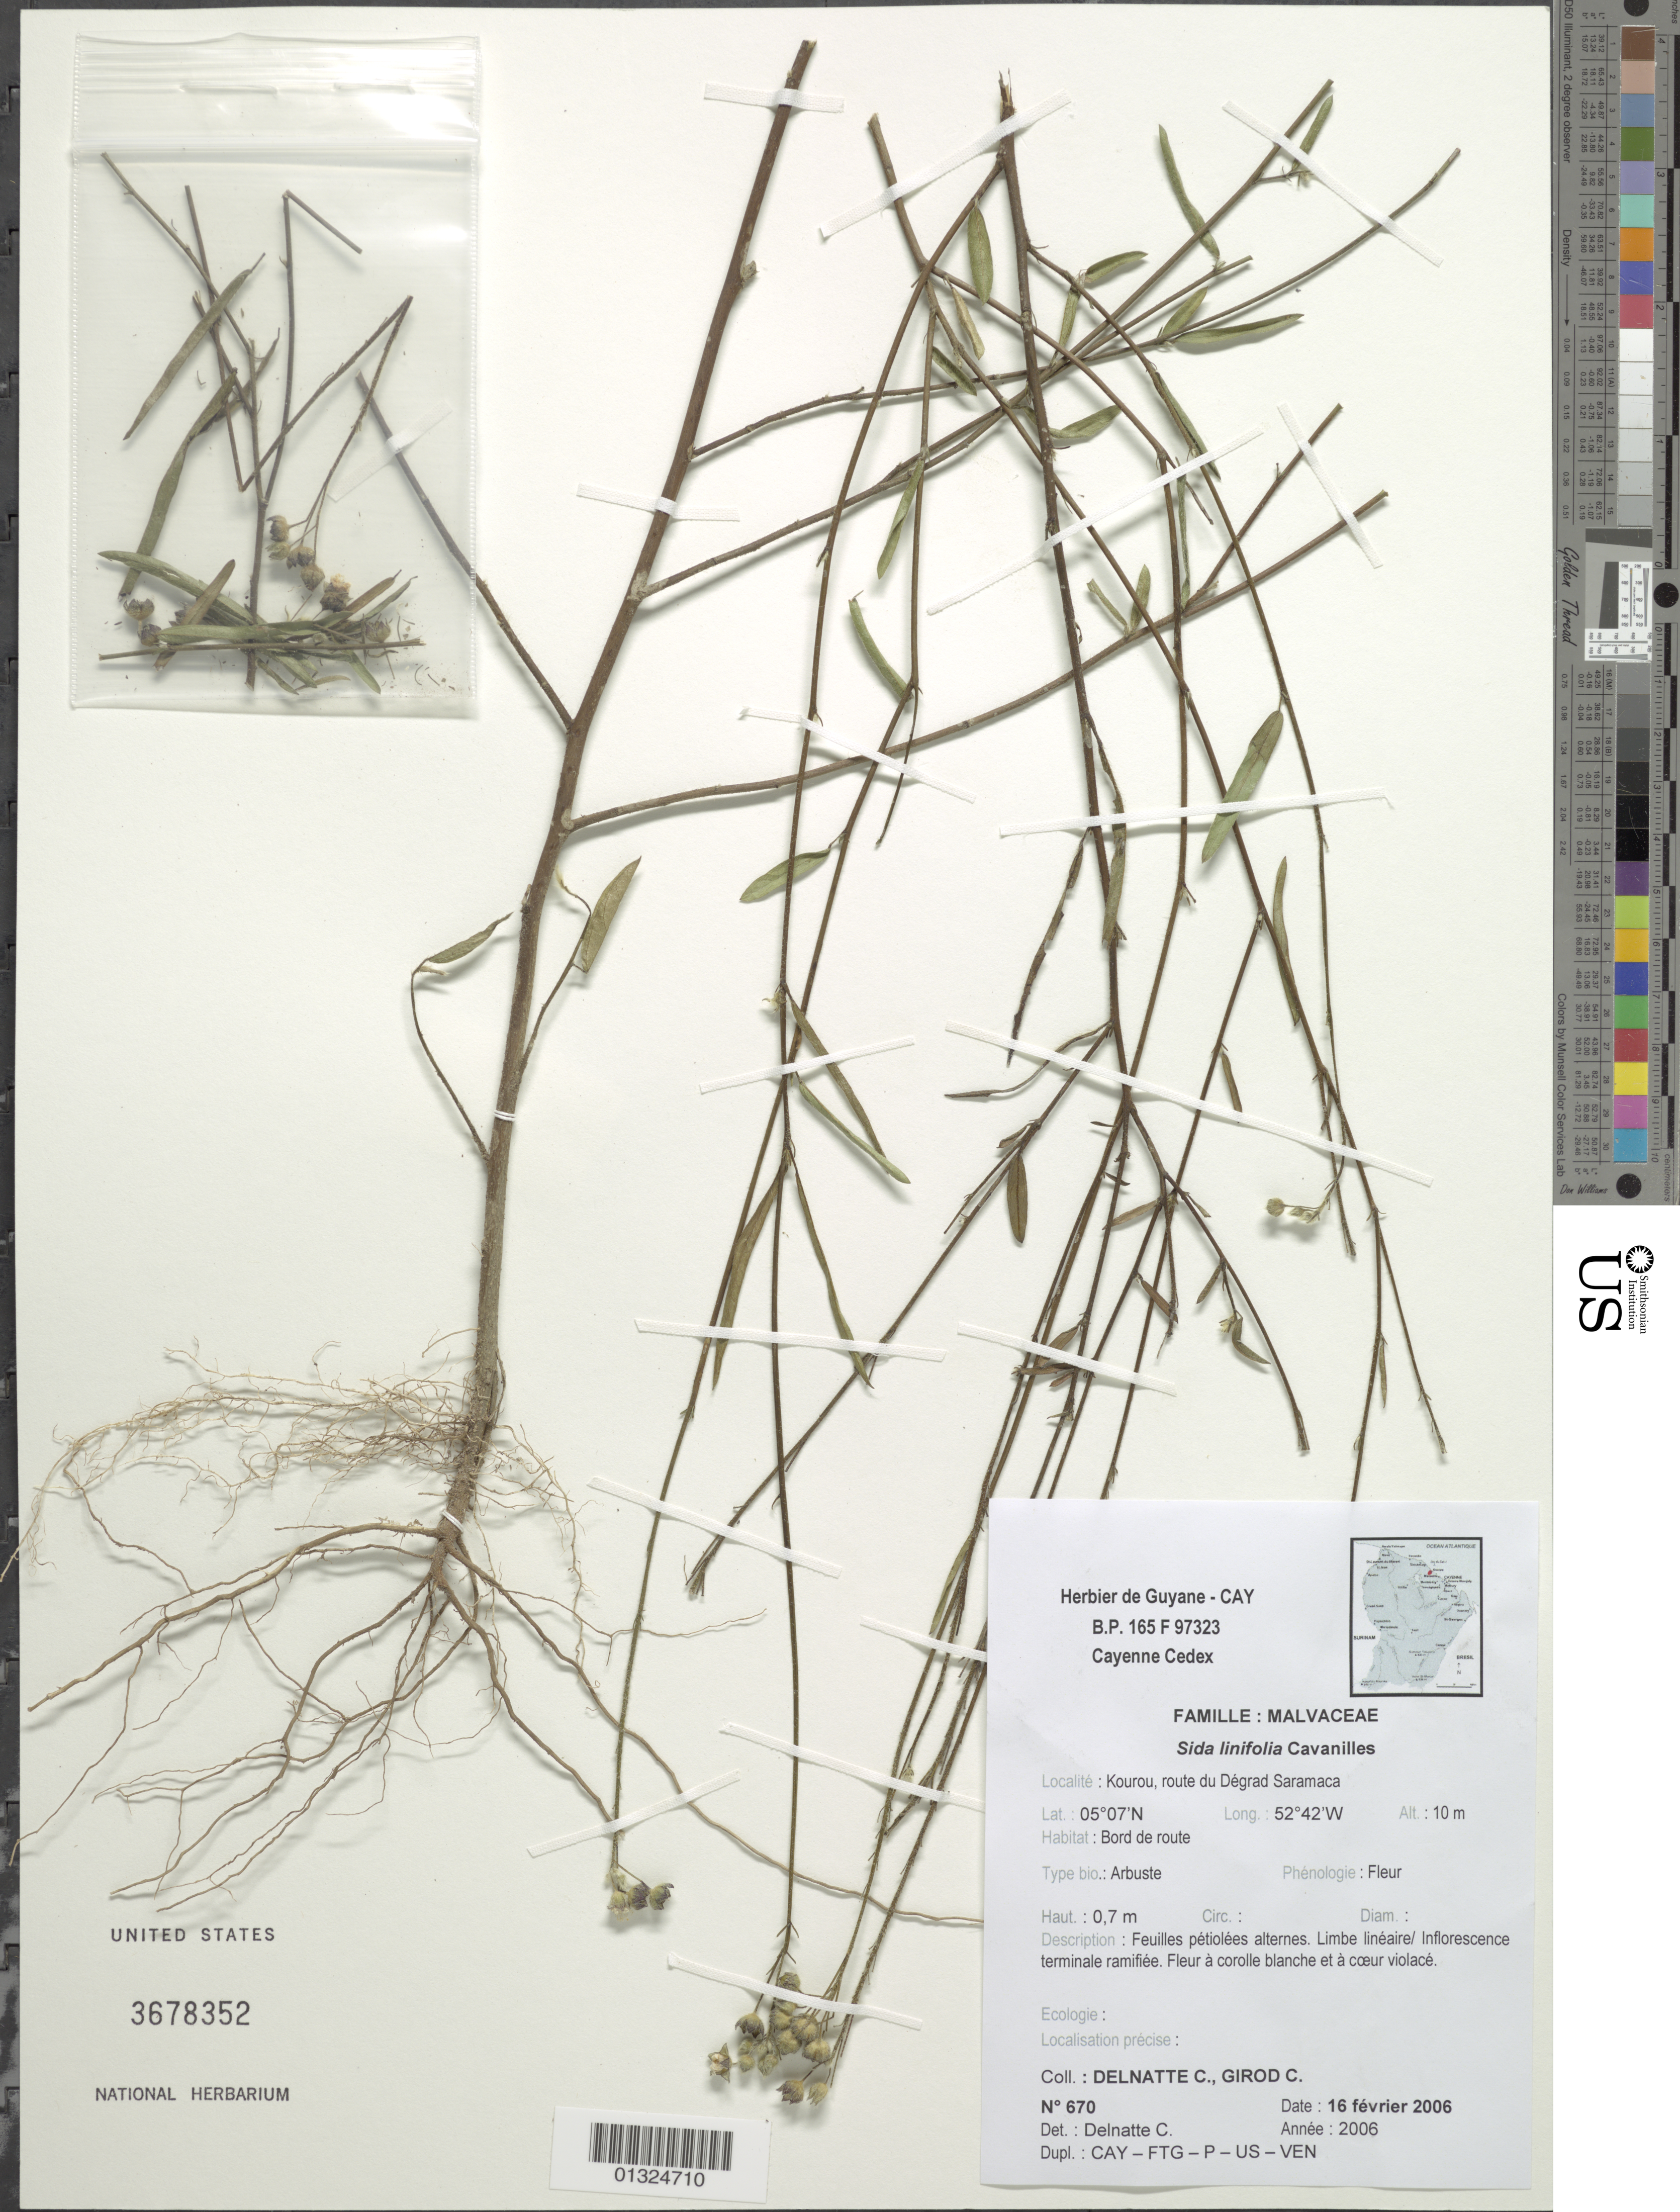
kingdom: Plantae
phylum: Tracheophyta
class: Magnoliopsida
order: Malvales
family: Malvaceae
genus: Sida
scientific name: Sida linifolia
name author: Cav.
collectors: C. Delnatte & C. Girod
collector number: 670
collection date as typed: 16 February 2006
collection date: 2006-02-16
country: French Guiana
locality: Kourou, route de Degrad Saramaca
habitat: Bord de route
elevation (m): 10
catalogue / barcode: US 3678352